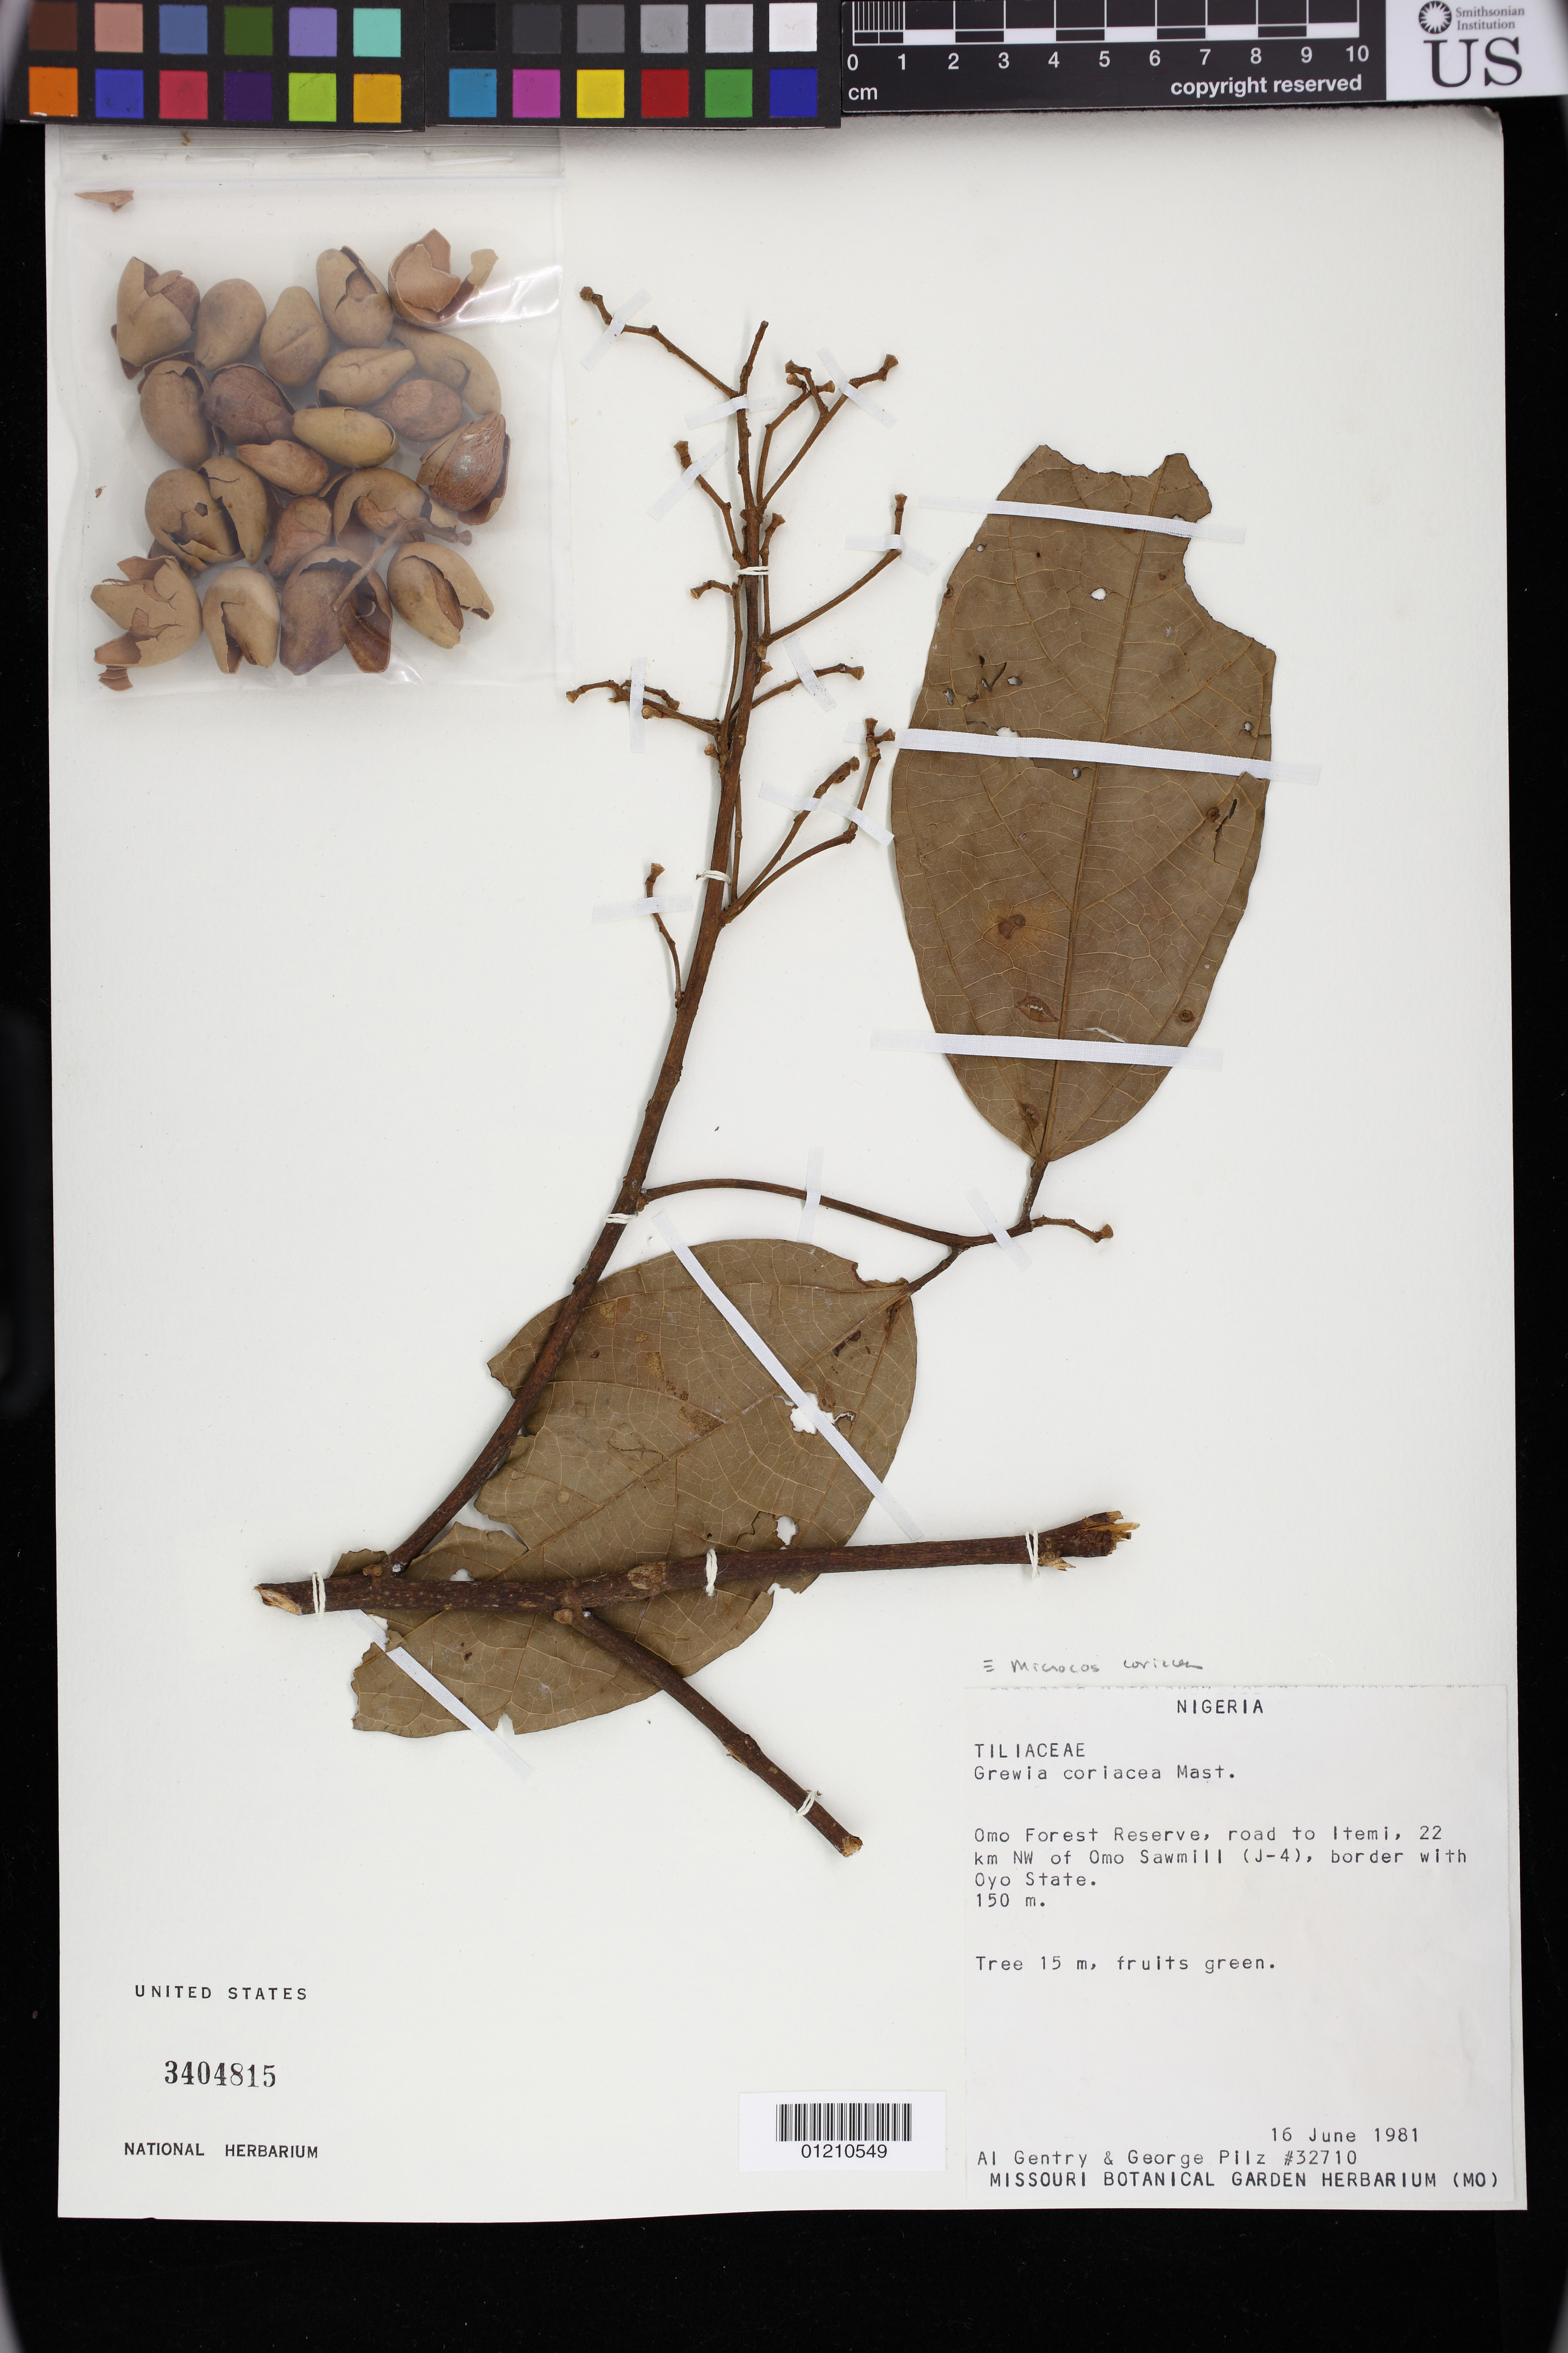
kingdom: Plantae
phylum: Tracheophyta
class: Magnoliopsida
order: Malvales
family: Malvaceae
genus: Microcos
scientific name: Microcos coriacea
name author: (Mast.) Burret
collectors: A. H. Gentry & G. E. Pilz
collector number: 32710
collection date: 1981-06-16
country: Nigeria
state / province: Ogun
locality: Omo Forest Reserve, road to Itemi, 22 km NW of Omo Sawmill (J-4), border with Oyo State.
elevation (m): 150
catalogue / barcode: US 3404815